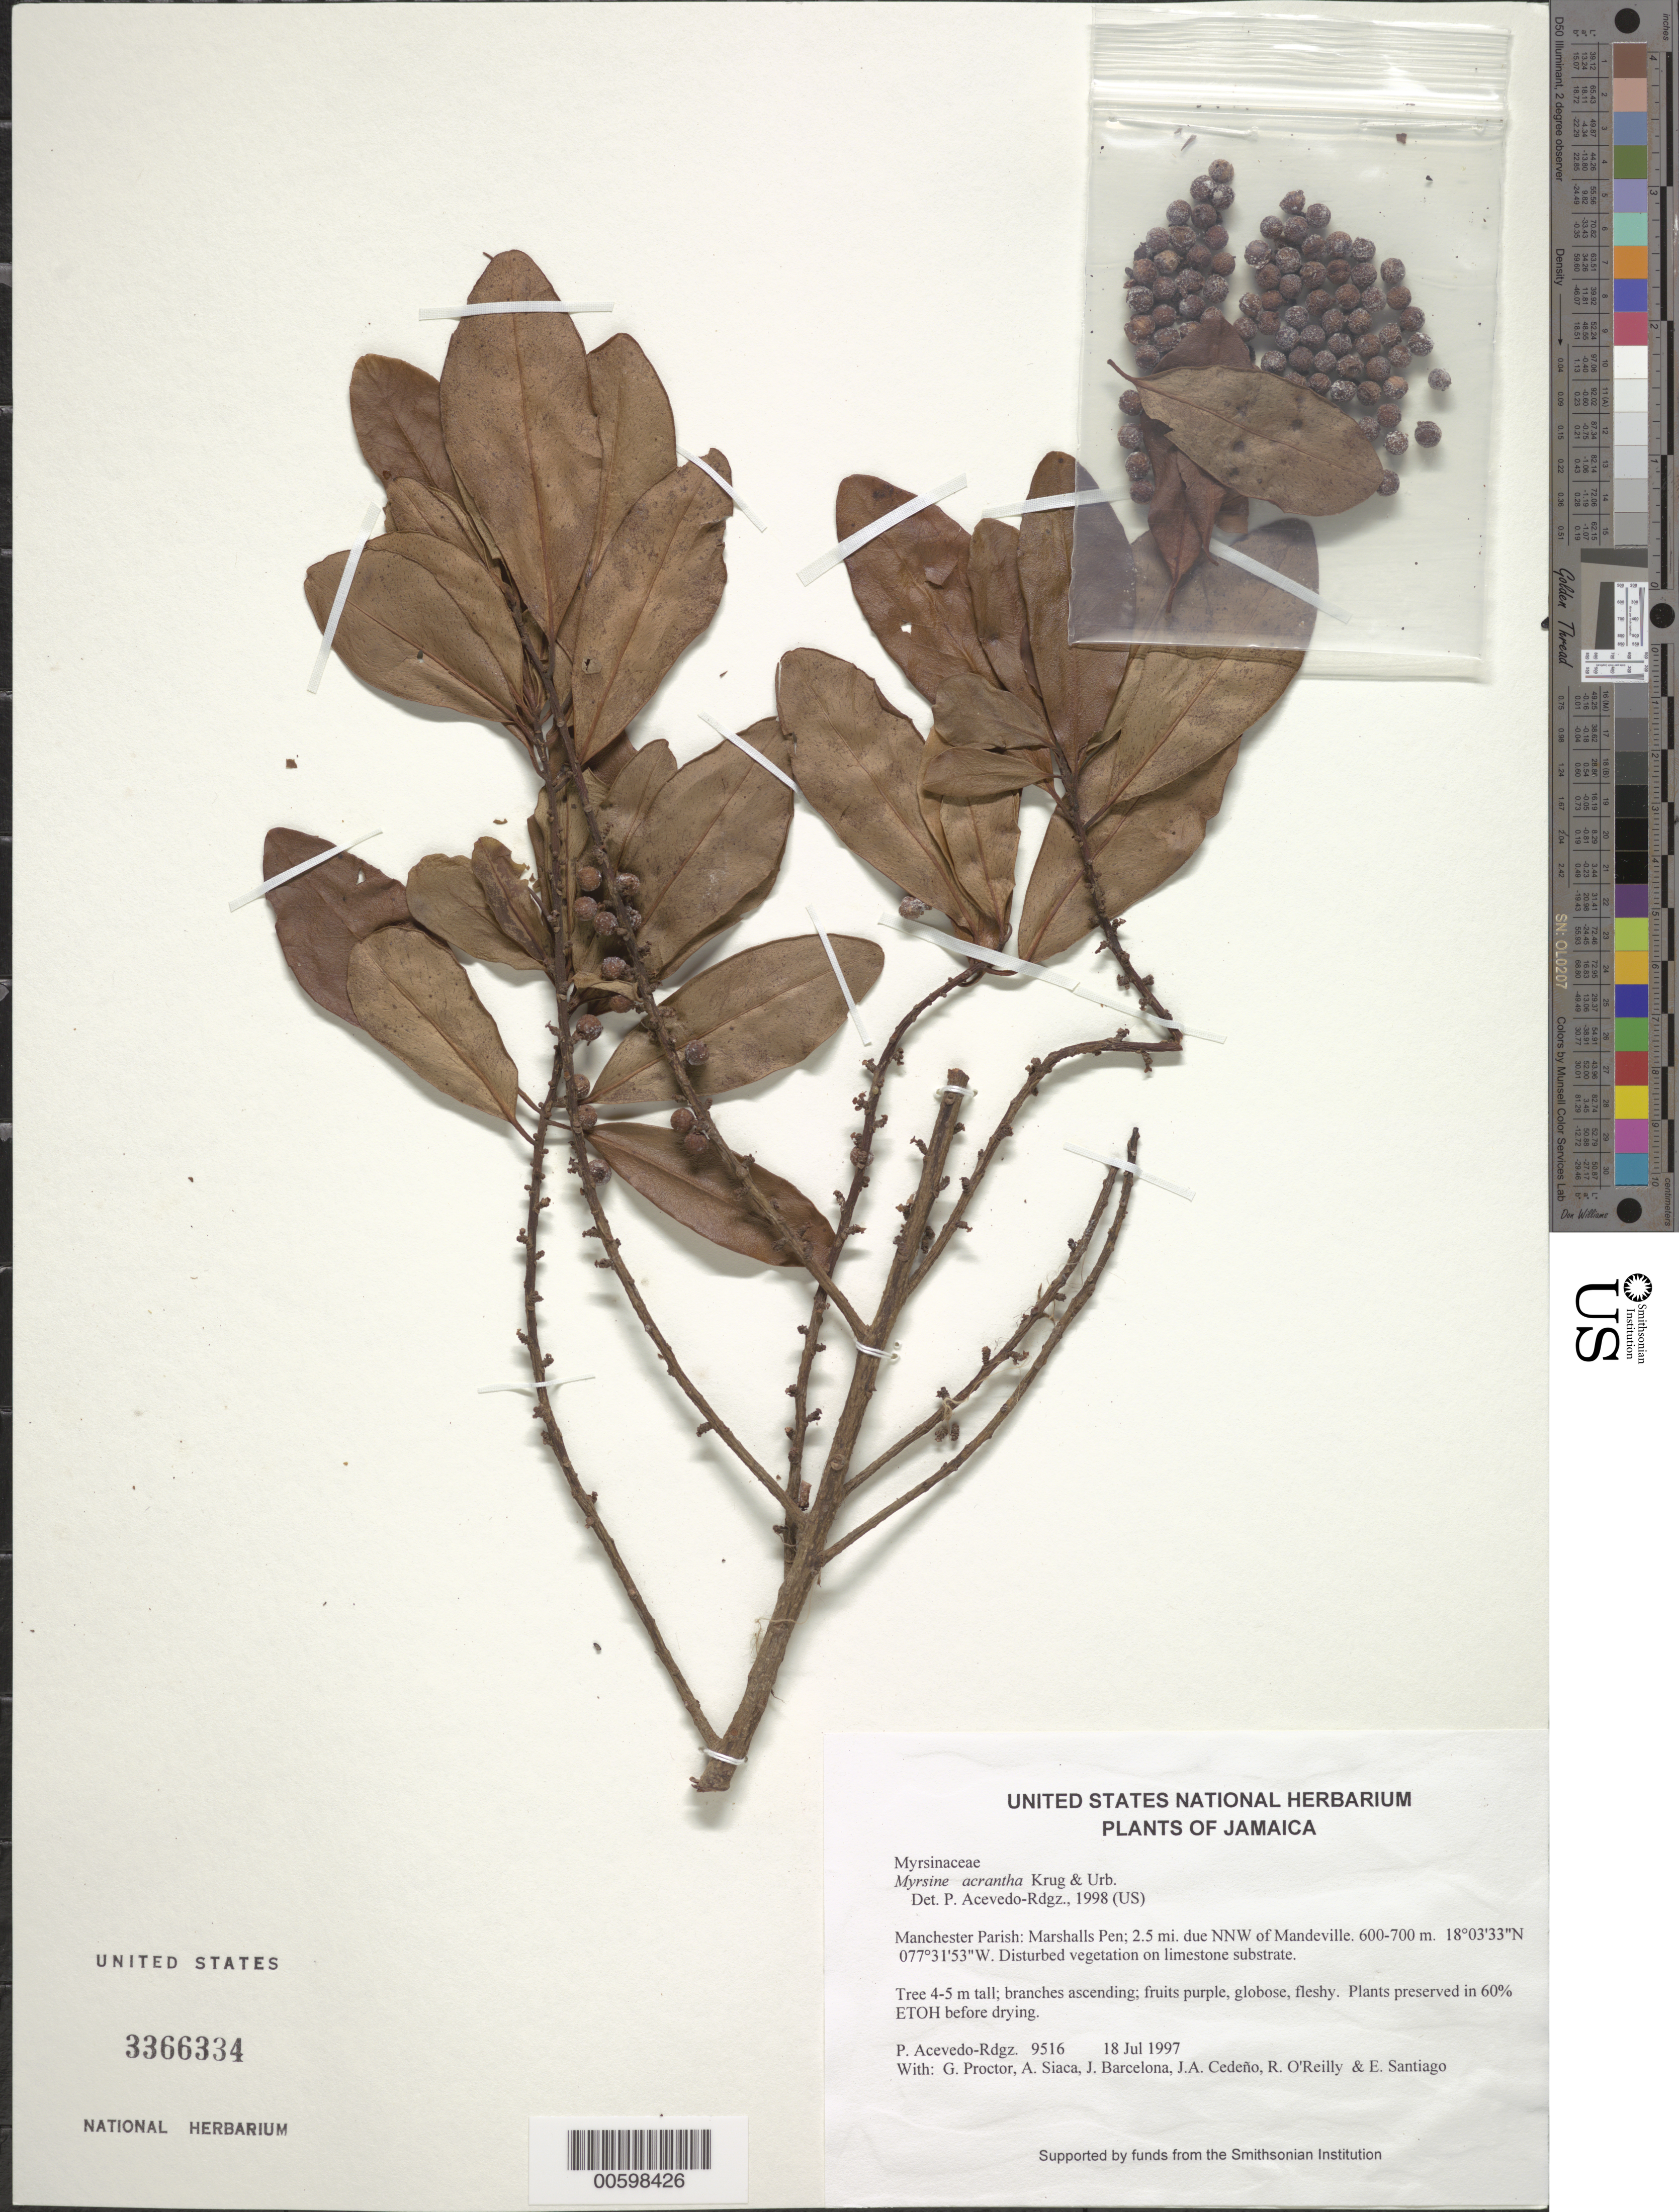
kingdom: Plantae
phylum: Tracheophyta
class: Magnoliopsida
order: Ericales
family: Primulaceae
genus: Myrsine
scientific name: Myrsine acrantha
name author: Krug & Urb.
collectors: P. Acevedo-Rodr., G. R. Proctor, A. Siaca, J. Barcelona, J. A. Cedeño M. & R. O'Reilly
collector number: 9516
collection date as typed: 18 Jul 1997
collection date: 1997-07-18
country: Jamaica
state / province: Manchester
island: Jamaica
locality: Manchester Parish: Marshalls Pen; 2.5 mi. due NNW of Mandeville.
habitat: Disturbed vegetation on limestone substrate.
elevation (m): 600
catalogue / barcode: US 3366334